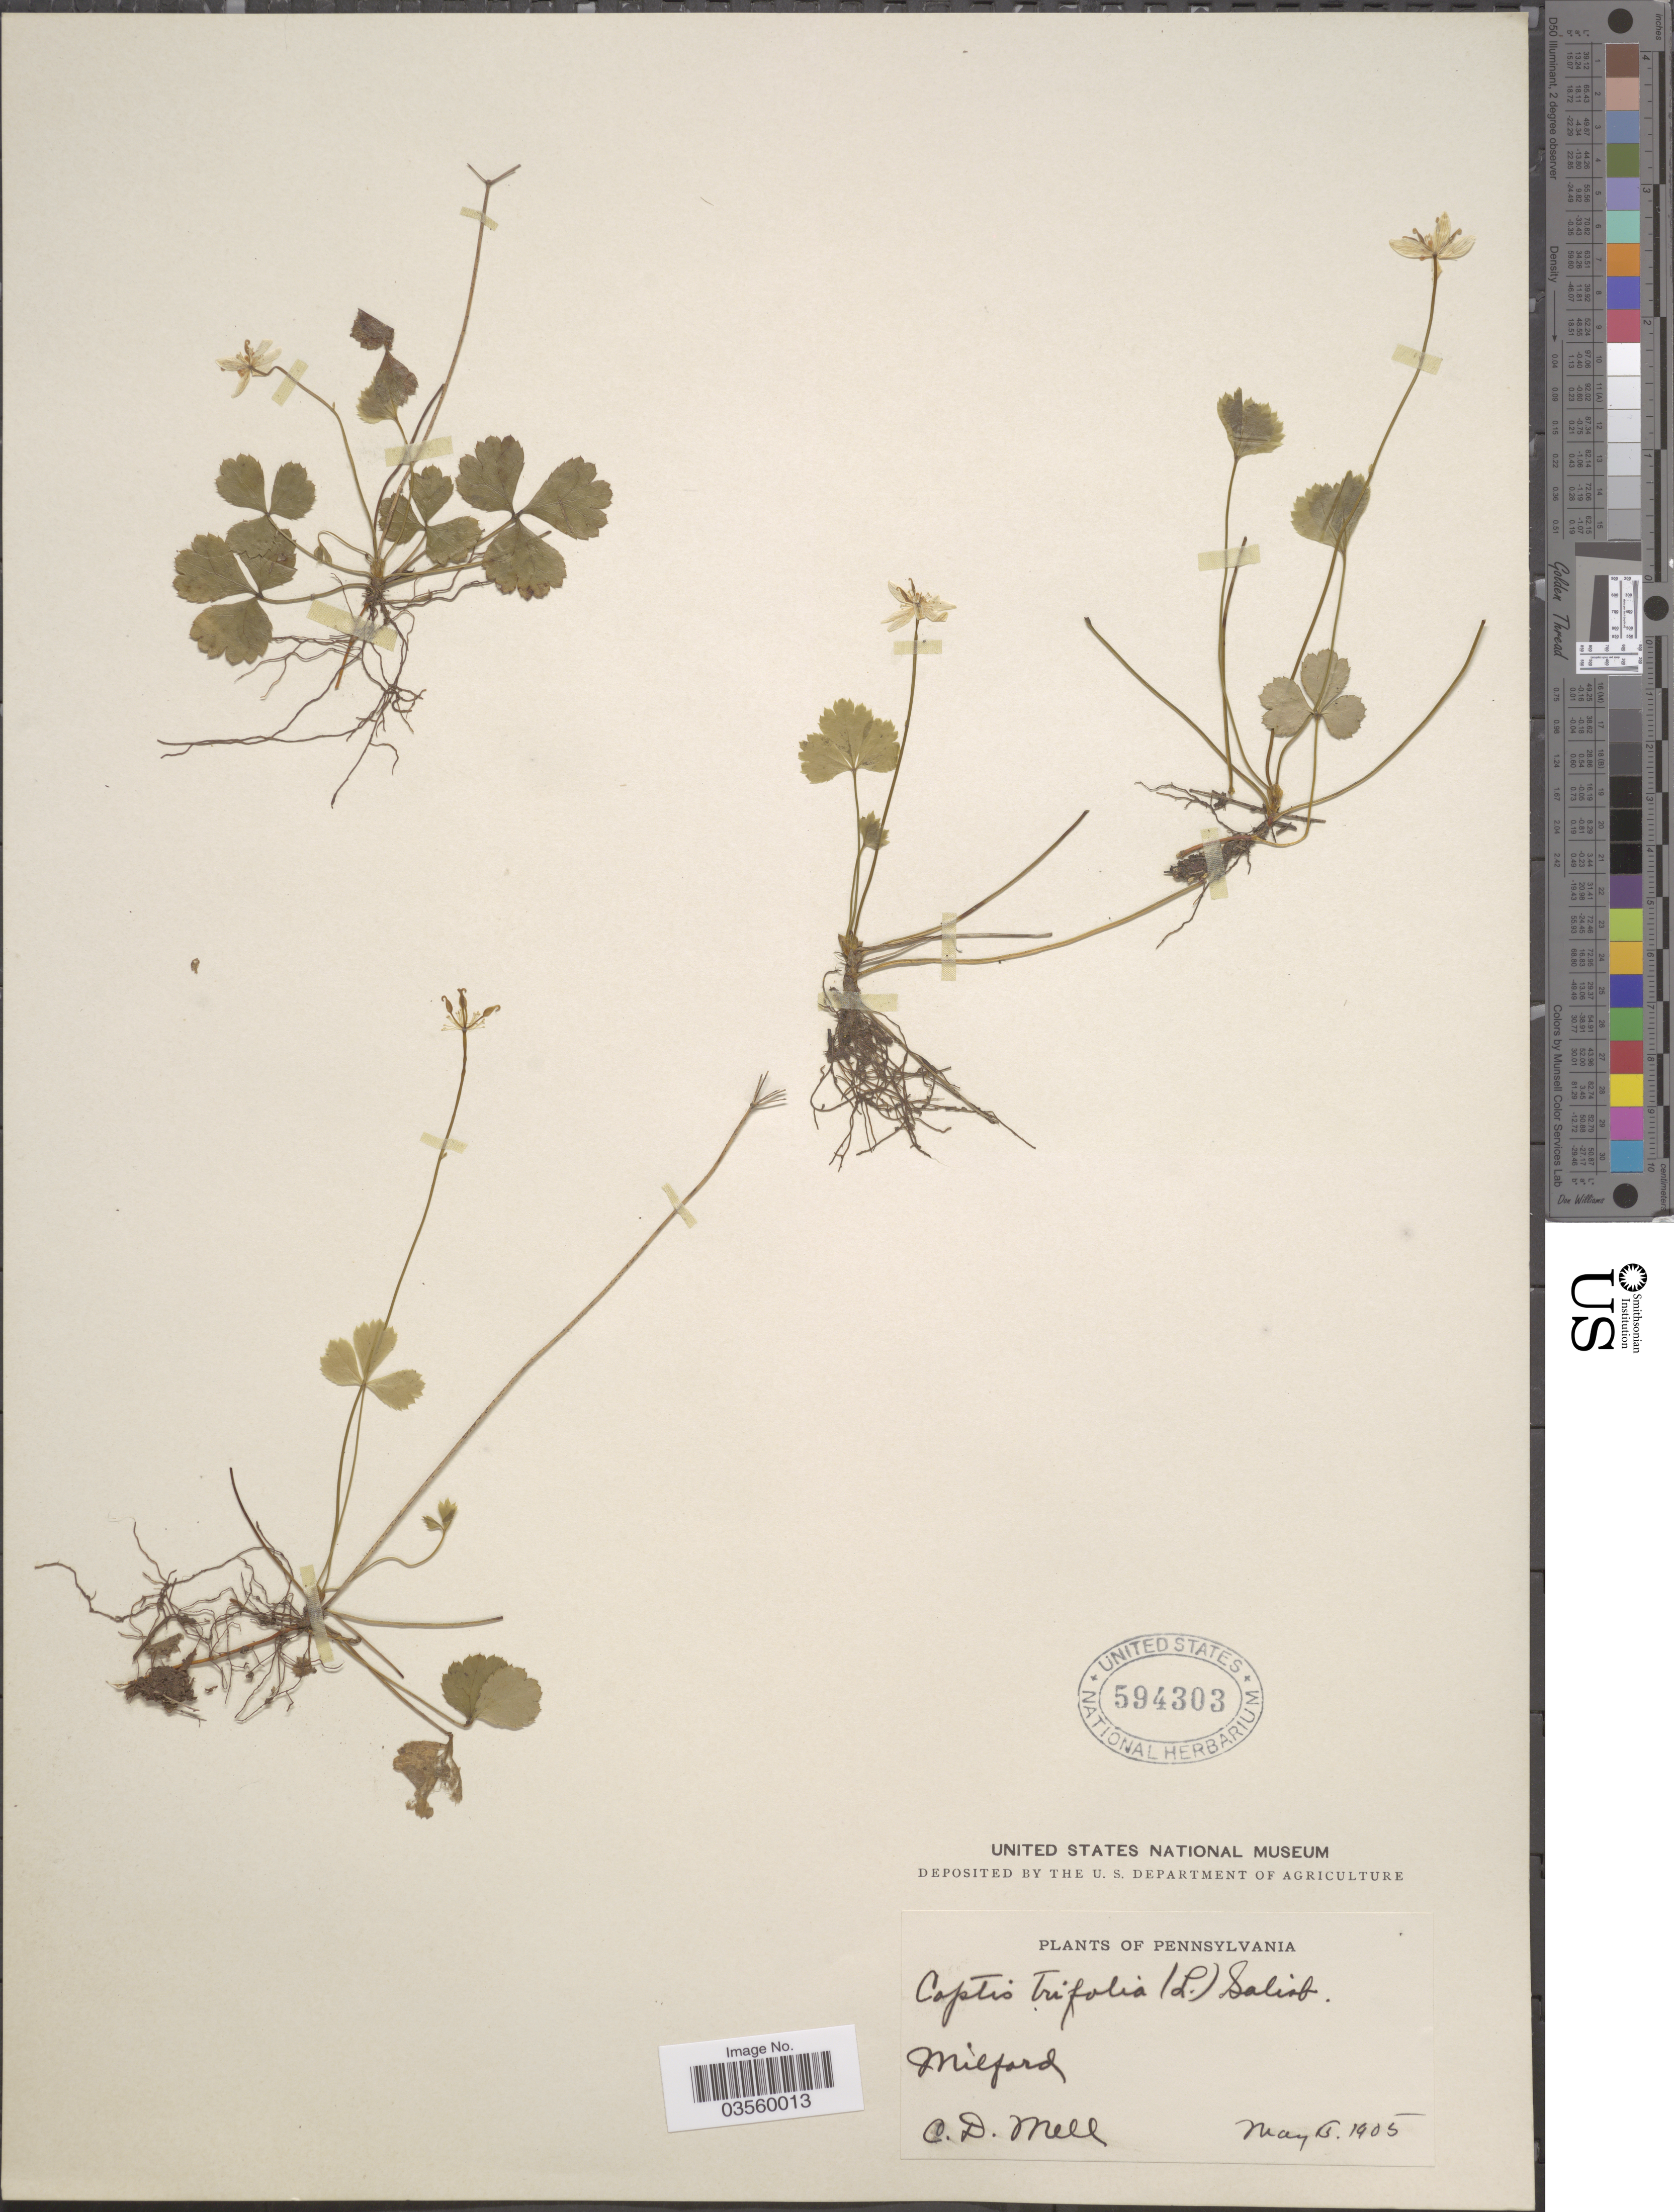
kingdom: Plantae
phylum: Tracheophyta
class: Magnoliopsida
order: Ranunculales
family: Ranunculaceae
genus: Coptis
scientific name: Coptis trifolia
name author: (L.) Salisb.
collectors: C. D. Mell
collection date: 1905-05-13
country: United States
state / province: Pennsylvania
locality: Milford.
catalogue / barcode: US 594303